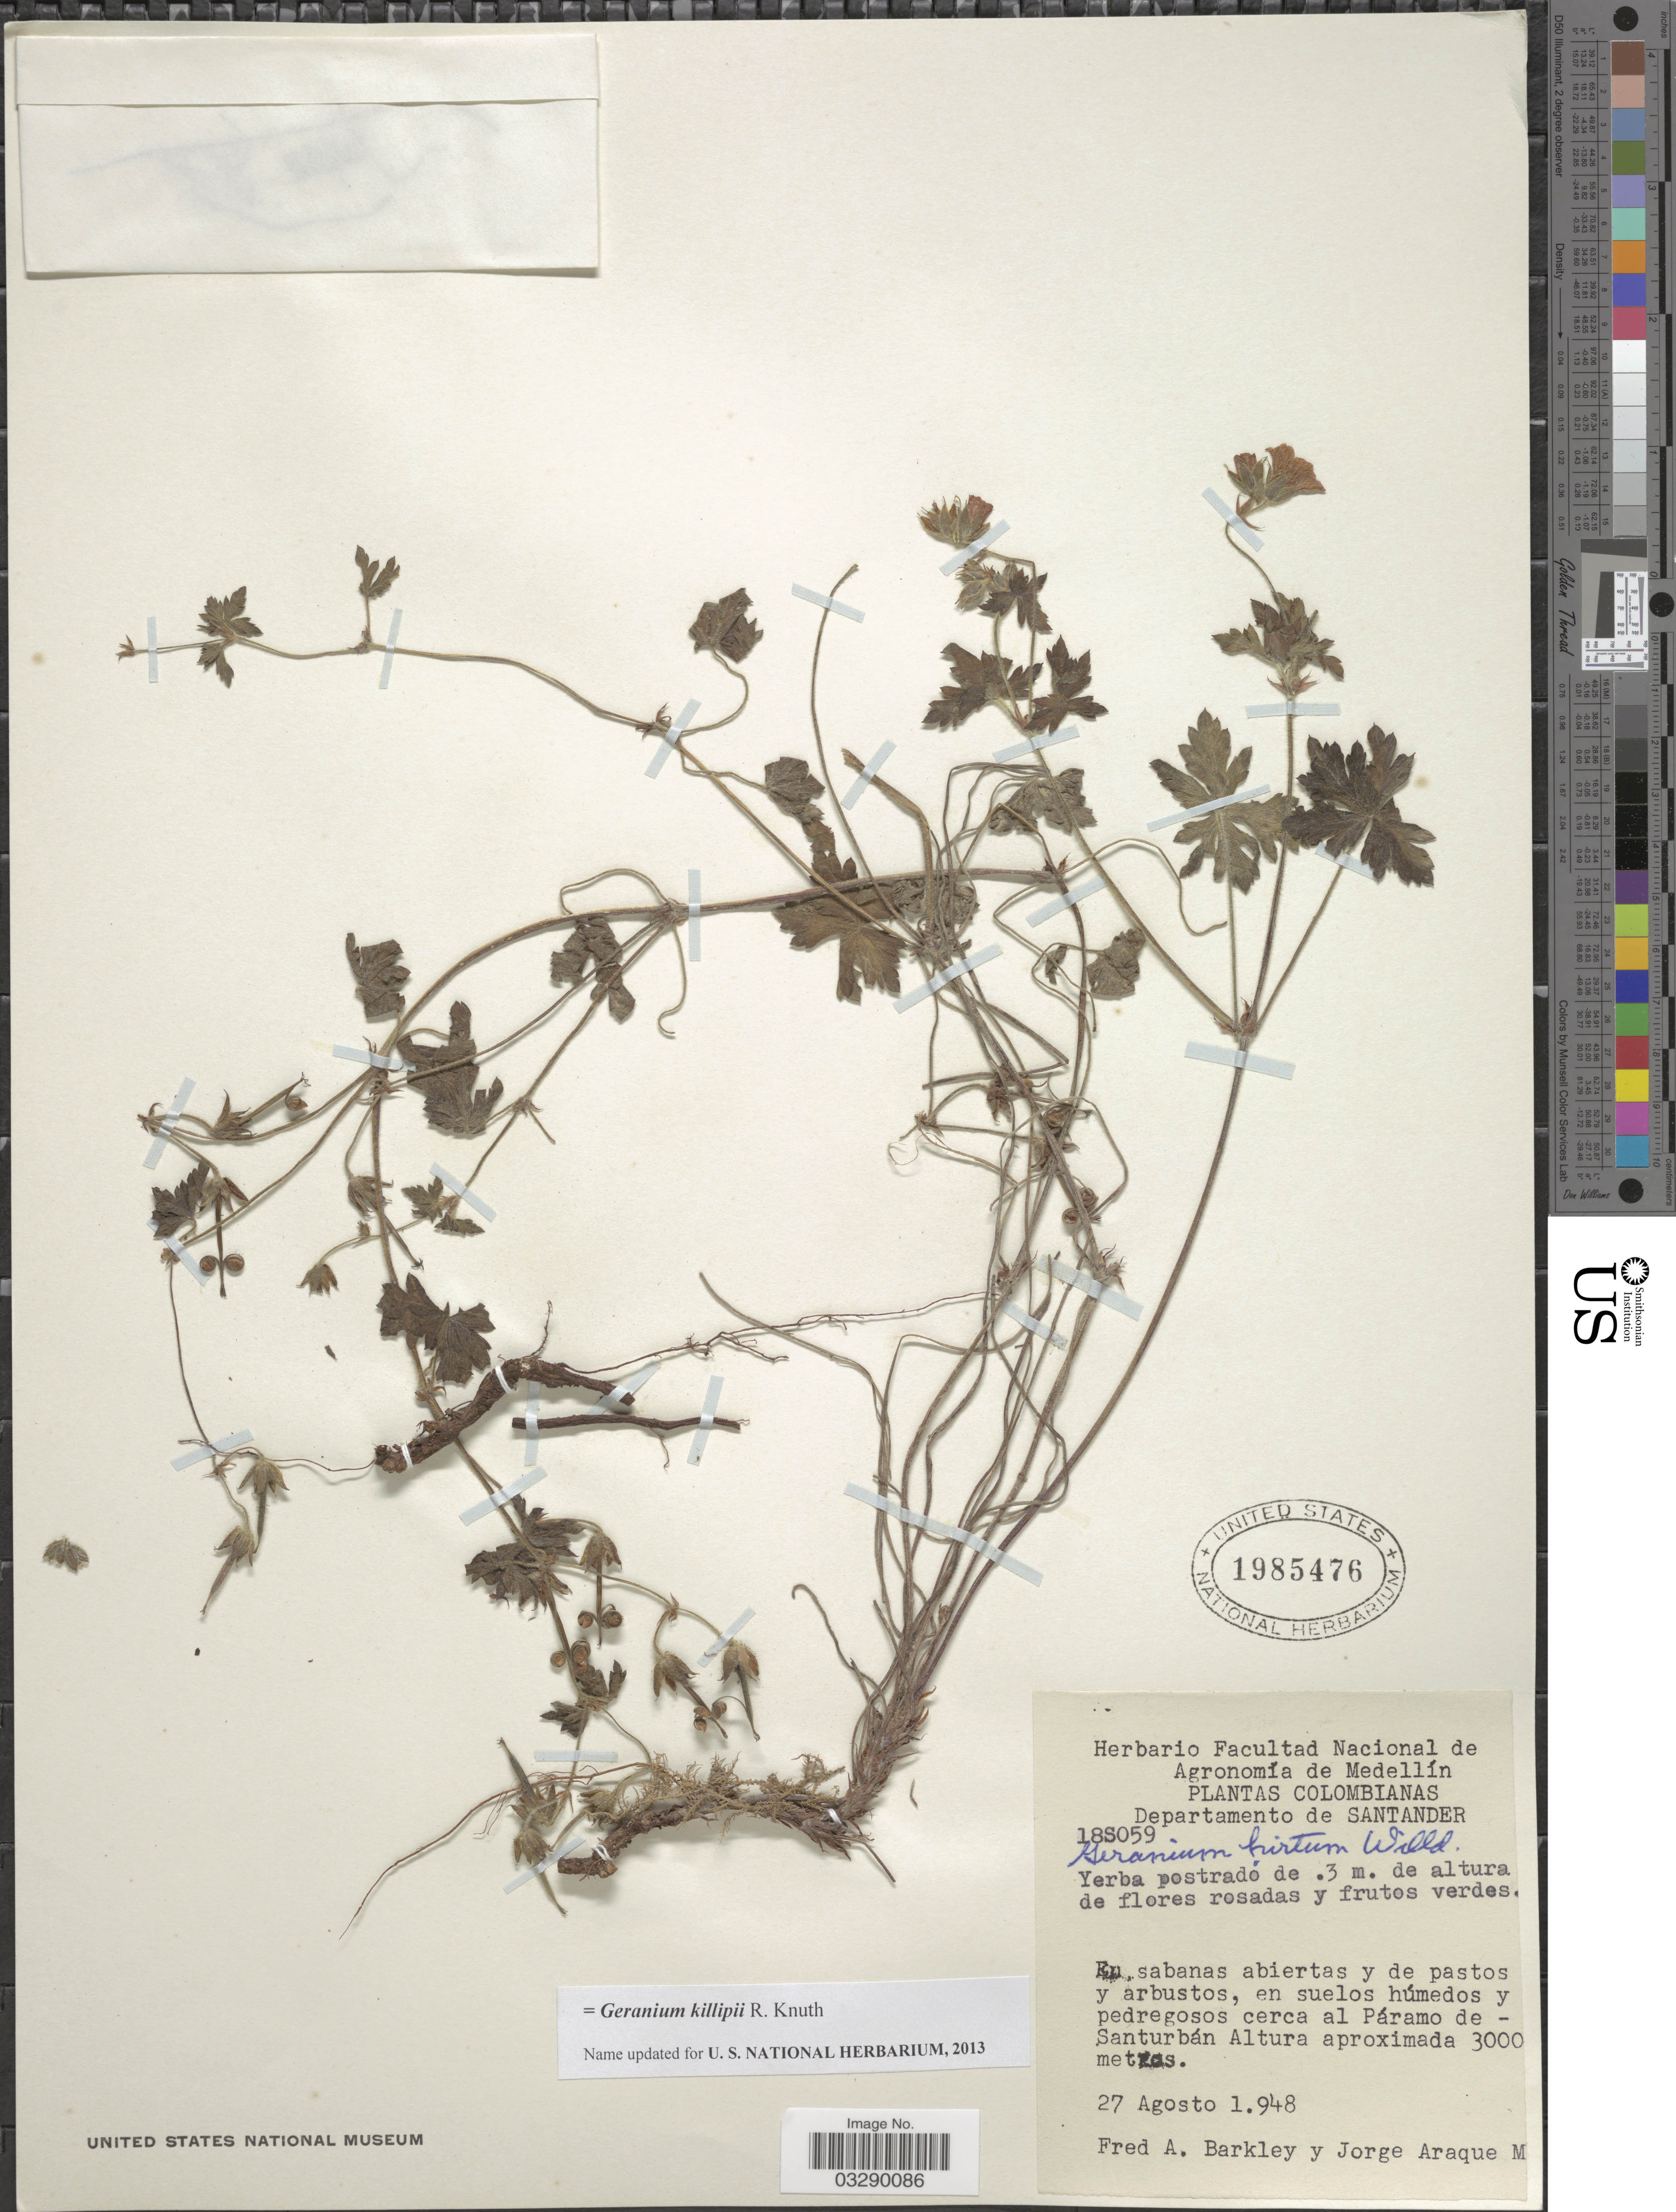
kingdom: Plantae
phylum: Tracheophyta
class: Magnoliopsida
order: Geraniales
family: Geraniaceae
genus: Geranium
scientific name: Geranium killipii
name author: R. Knuth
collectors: F. A. Barkley & J. Araque Molina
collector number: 18S059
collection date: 1948-08-27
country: Colombia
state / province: Santander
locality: Departamento de Santander. Pedregosos cerca al Páramo de - Santurbán.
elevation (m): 3000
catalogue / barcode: US 1985476